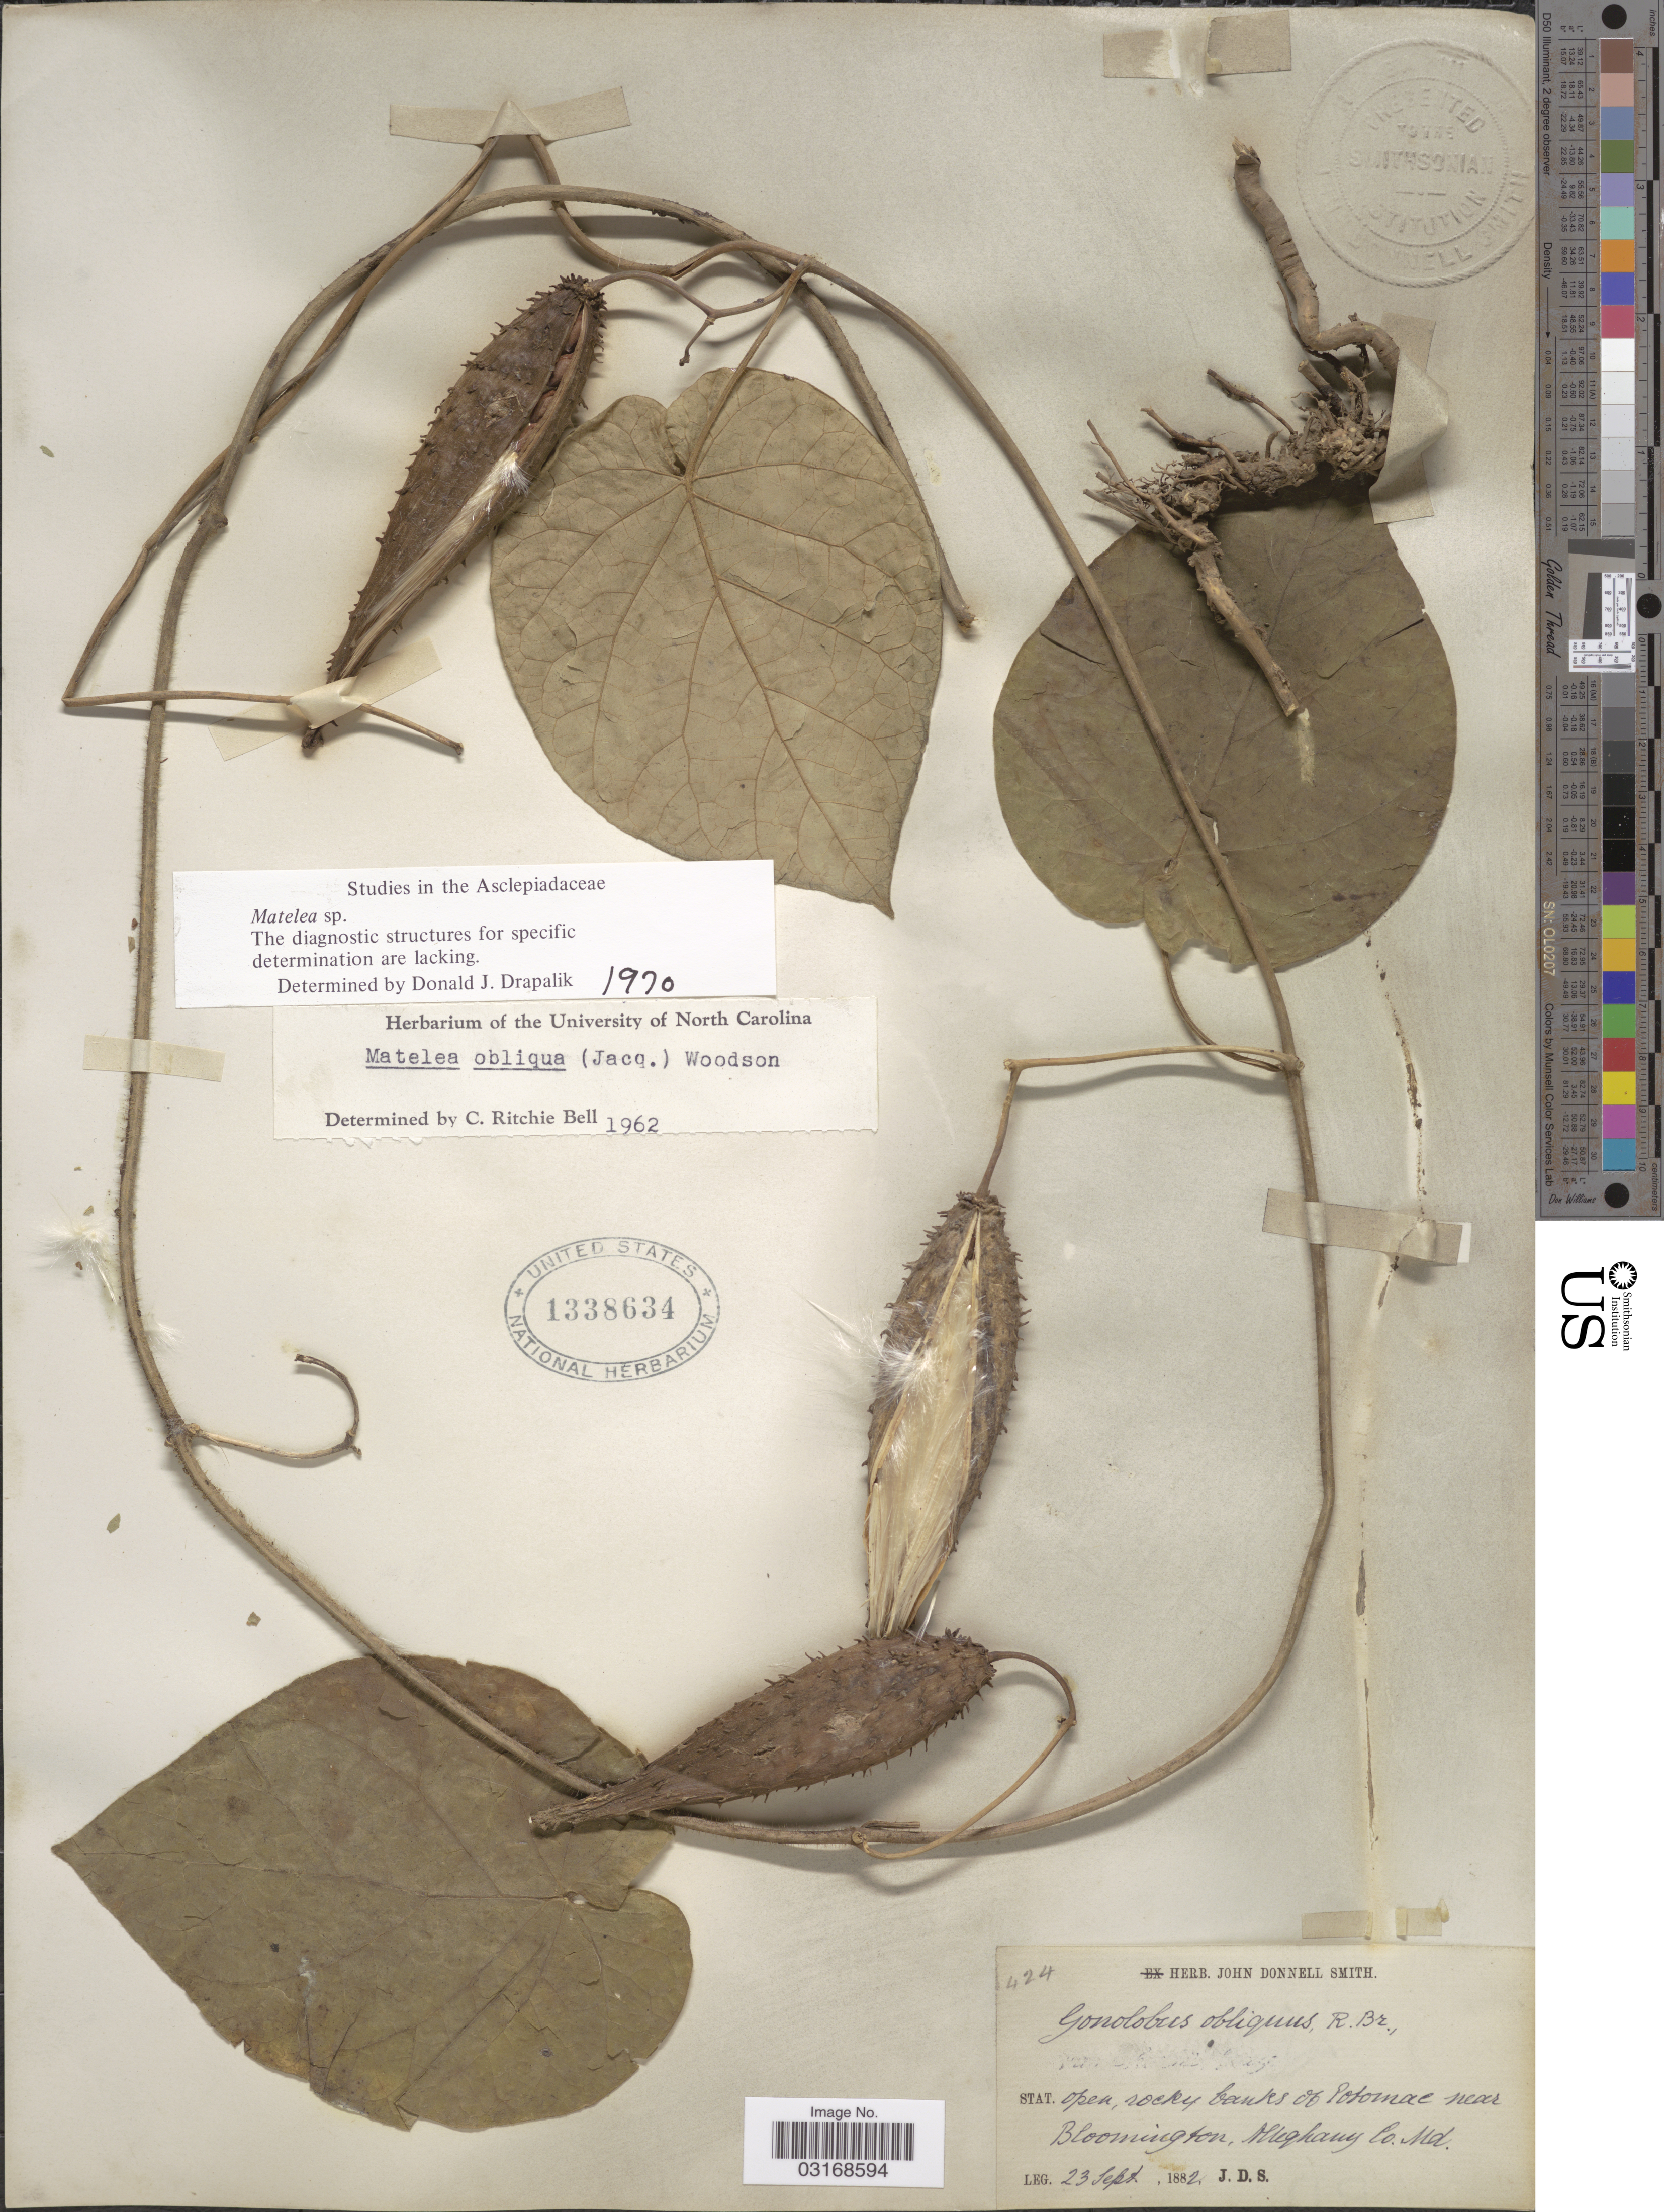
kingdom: Plantae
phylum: Tracheophyta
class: Magnoliopsida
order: Gentianales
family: Apocynaceae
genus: Matelea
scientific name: Matelea sp.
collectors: J. Donnell Smith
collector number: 424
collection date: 1882-09-23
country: United States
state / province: Maryland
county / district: Allegany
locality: Stat. Open, rocky banks of Potomac near Bloomington, Alleghany Co. Md.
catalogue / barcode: US 1338634